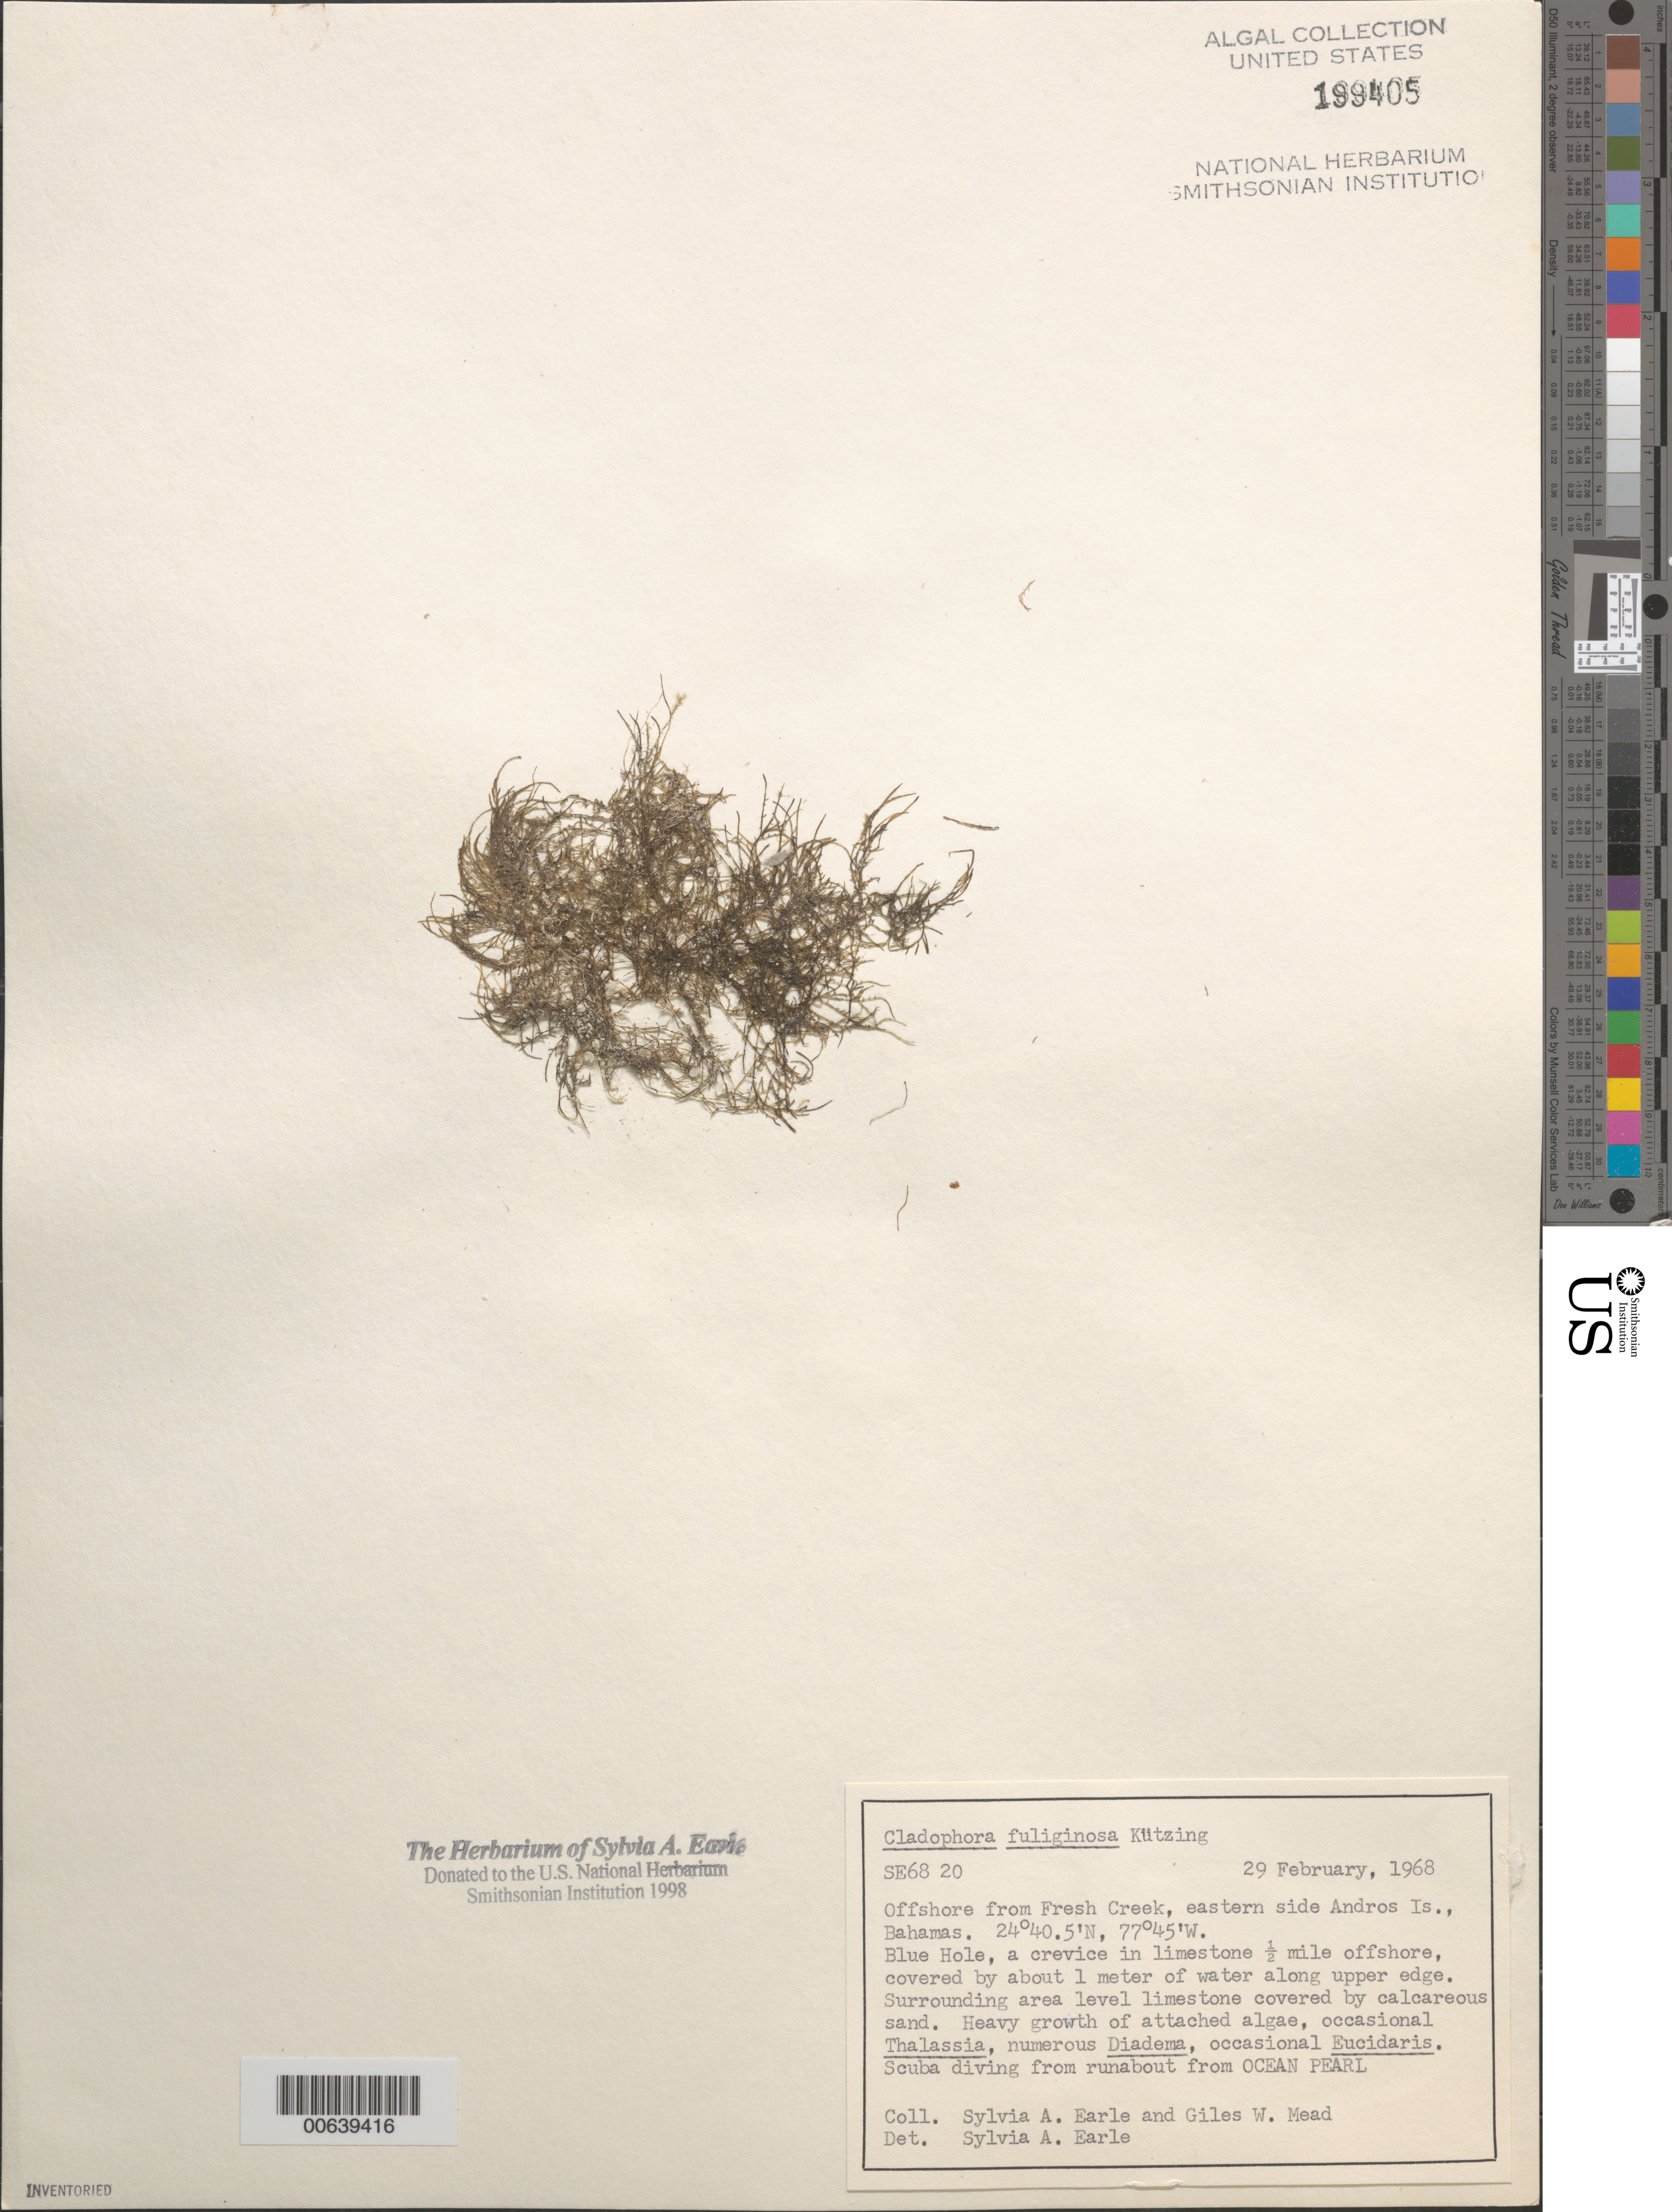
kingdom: Plantae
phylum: Chlorophyta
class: Ulvophyceae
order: Cladophorales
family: Cladophoraceae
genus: Cladophora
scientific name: Cladophora fuliginosa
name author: Kütz.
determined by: Earle, S. A.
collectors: S. A. Earle & G. W. Mead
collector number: SE 6820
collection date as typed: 29 Feb 1968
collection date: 1968-02-29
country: Bahamas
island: Andros Island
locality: Blue Hole, off Fresh Creek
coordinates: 24 40.5' N, 77 45' W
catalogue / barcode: US 199405